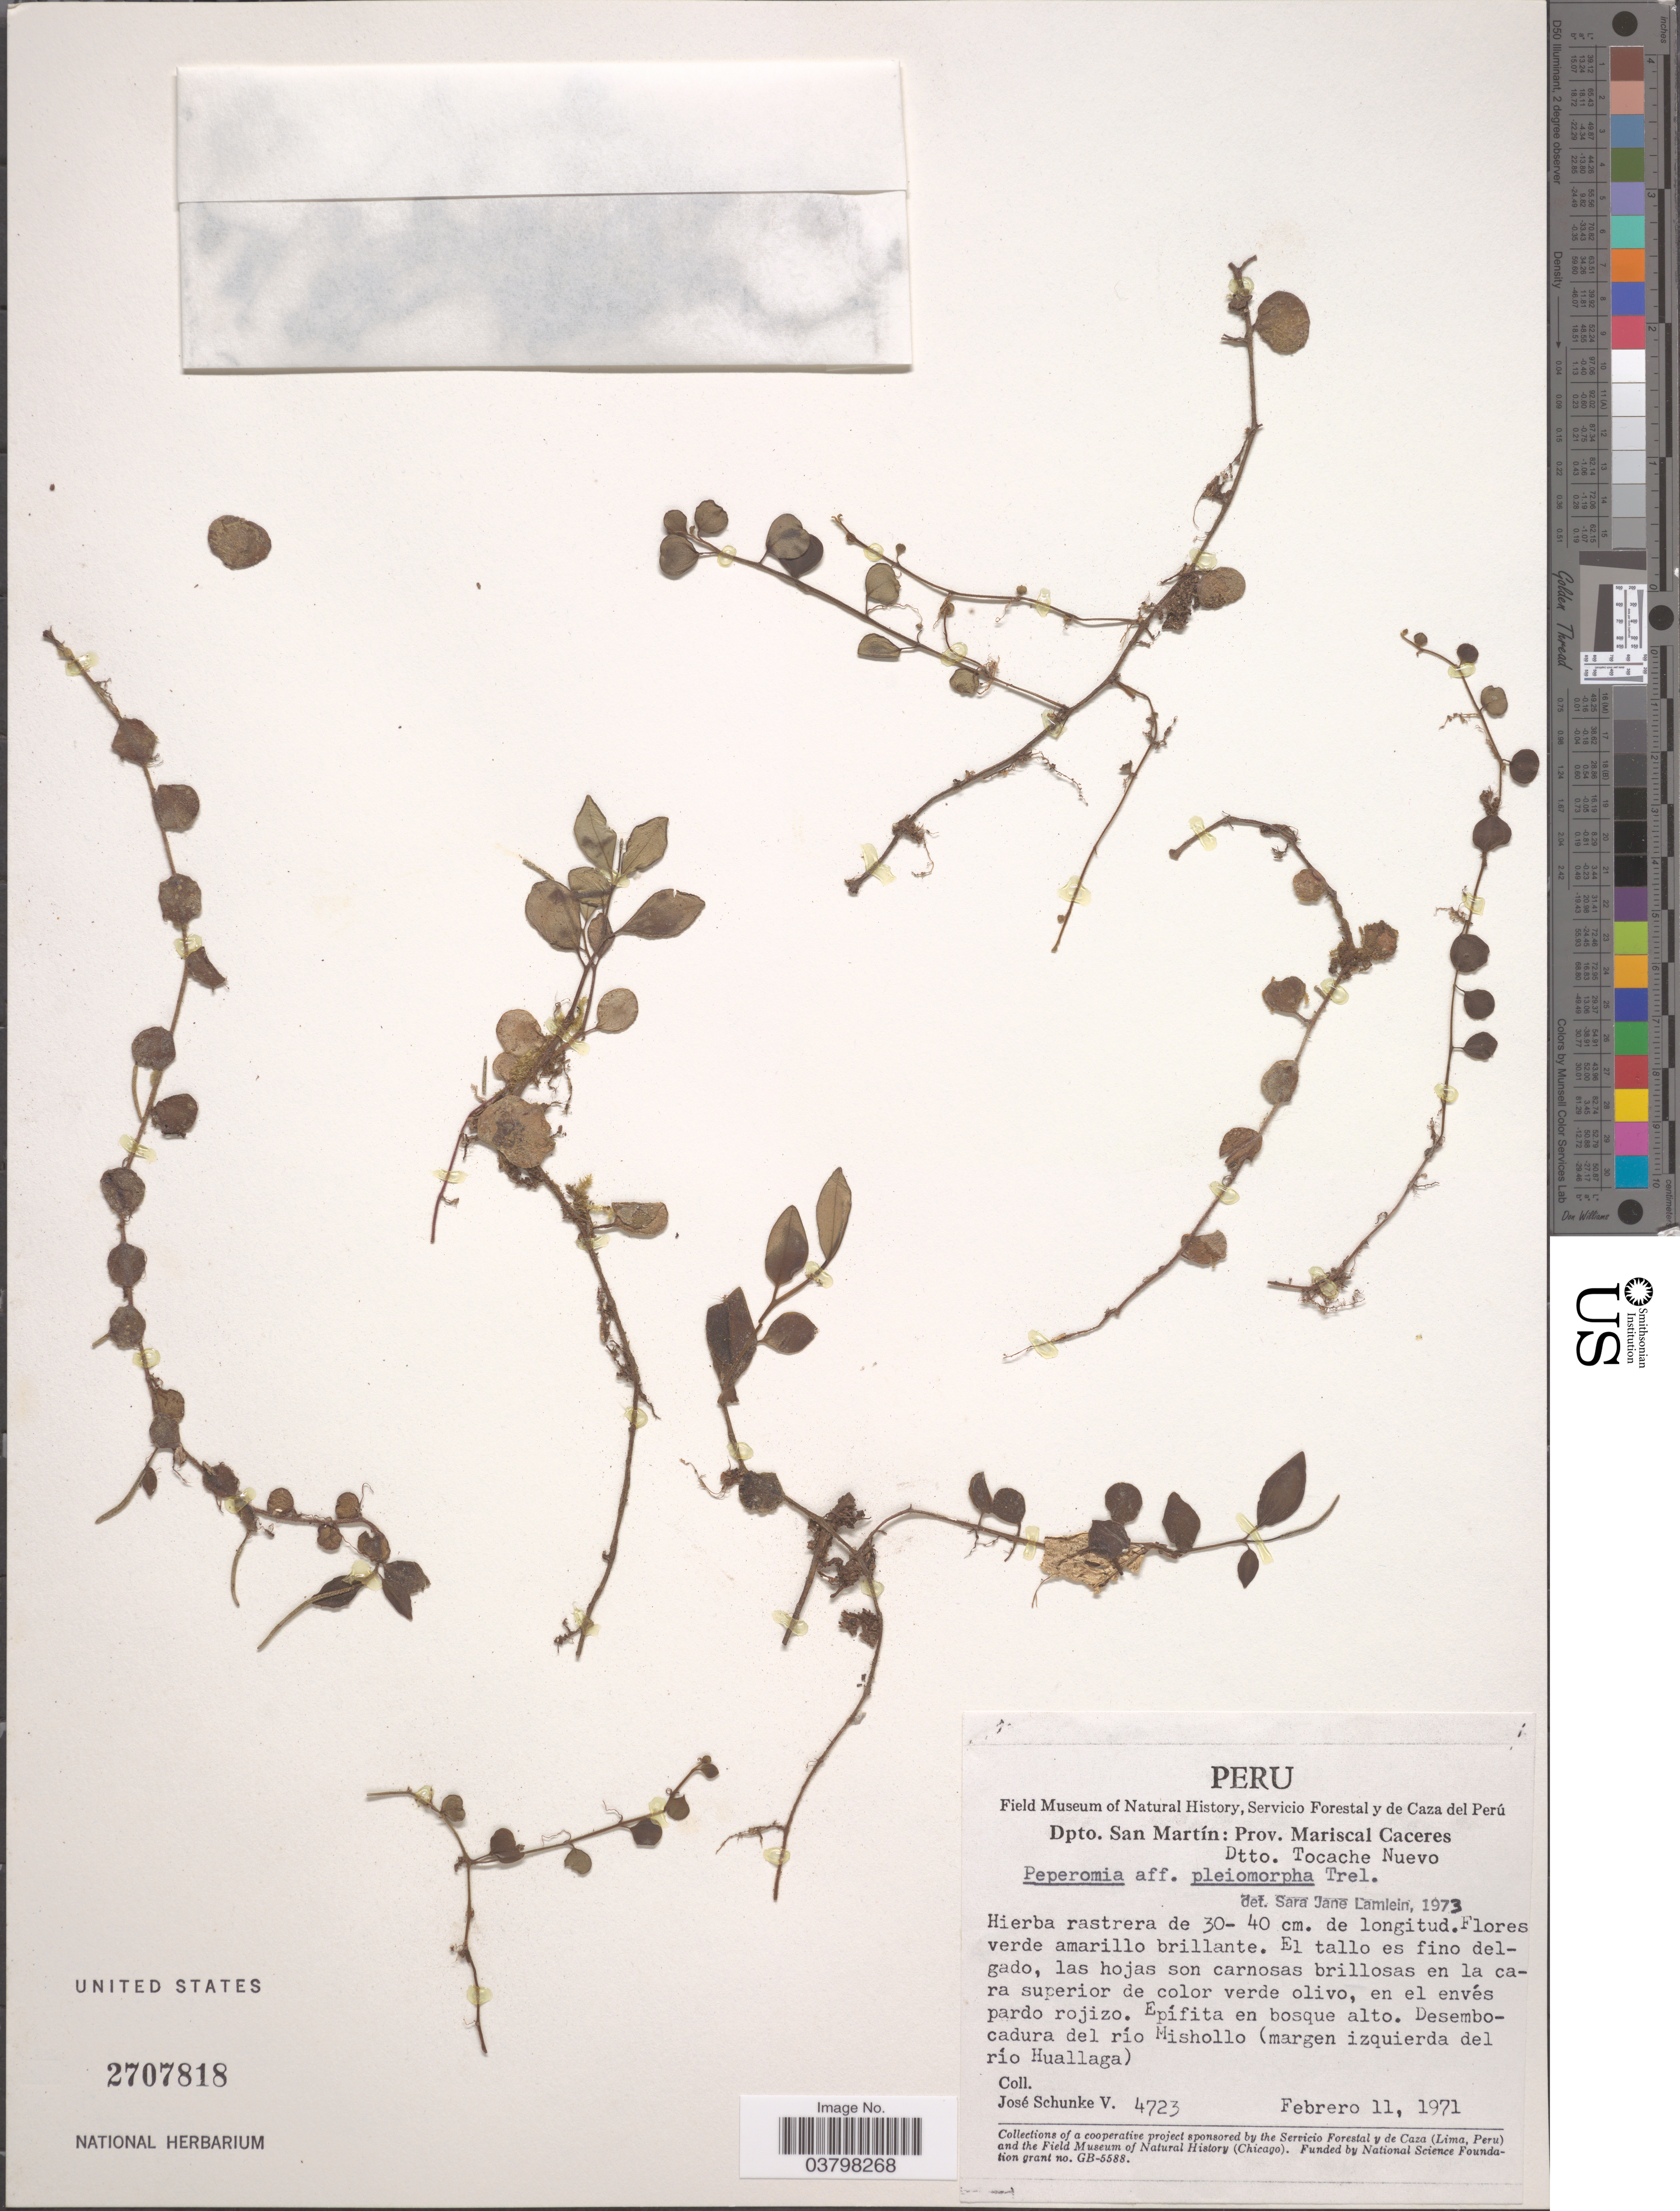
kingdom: Plantae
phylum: Tracheophyta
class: Magnoliopsida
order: Piperales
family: Piperaceae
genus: Peperomia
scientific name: Peperomia pleiomorpha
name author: Trel. in J.F. Macbr.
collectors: J. Schunke Vigo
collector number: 4723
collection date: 1971-02-11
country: Peru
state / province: San Martín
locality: Dpto. San Martín: Prov. Mariscal Caceres. Dtto. Tocache Nuevo. Desembocadura del río Mishollo (margen izquierda del río Huallaga).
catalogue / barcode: US 2707818